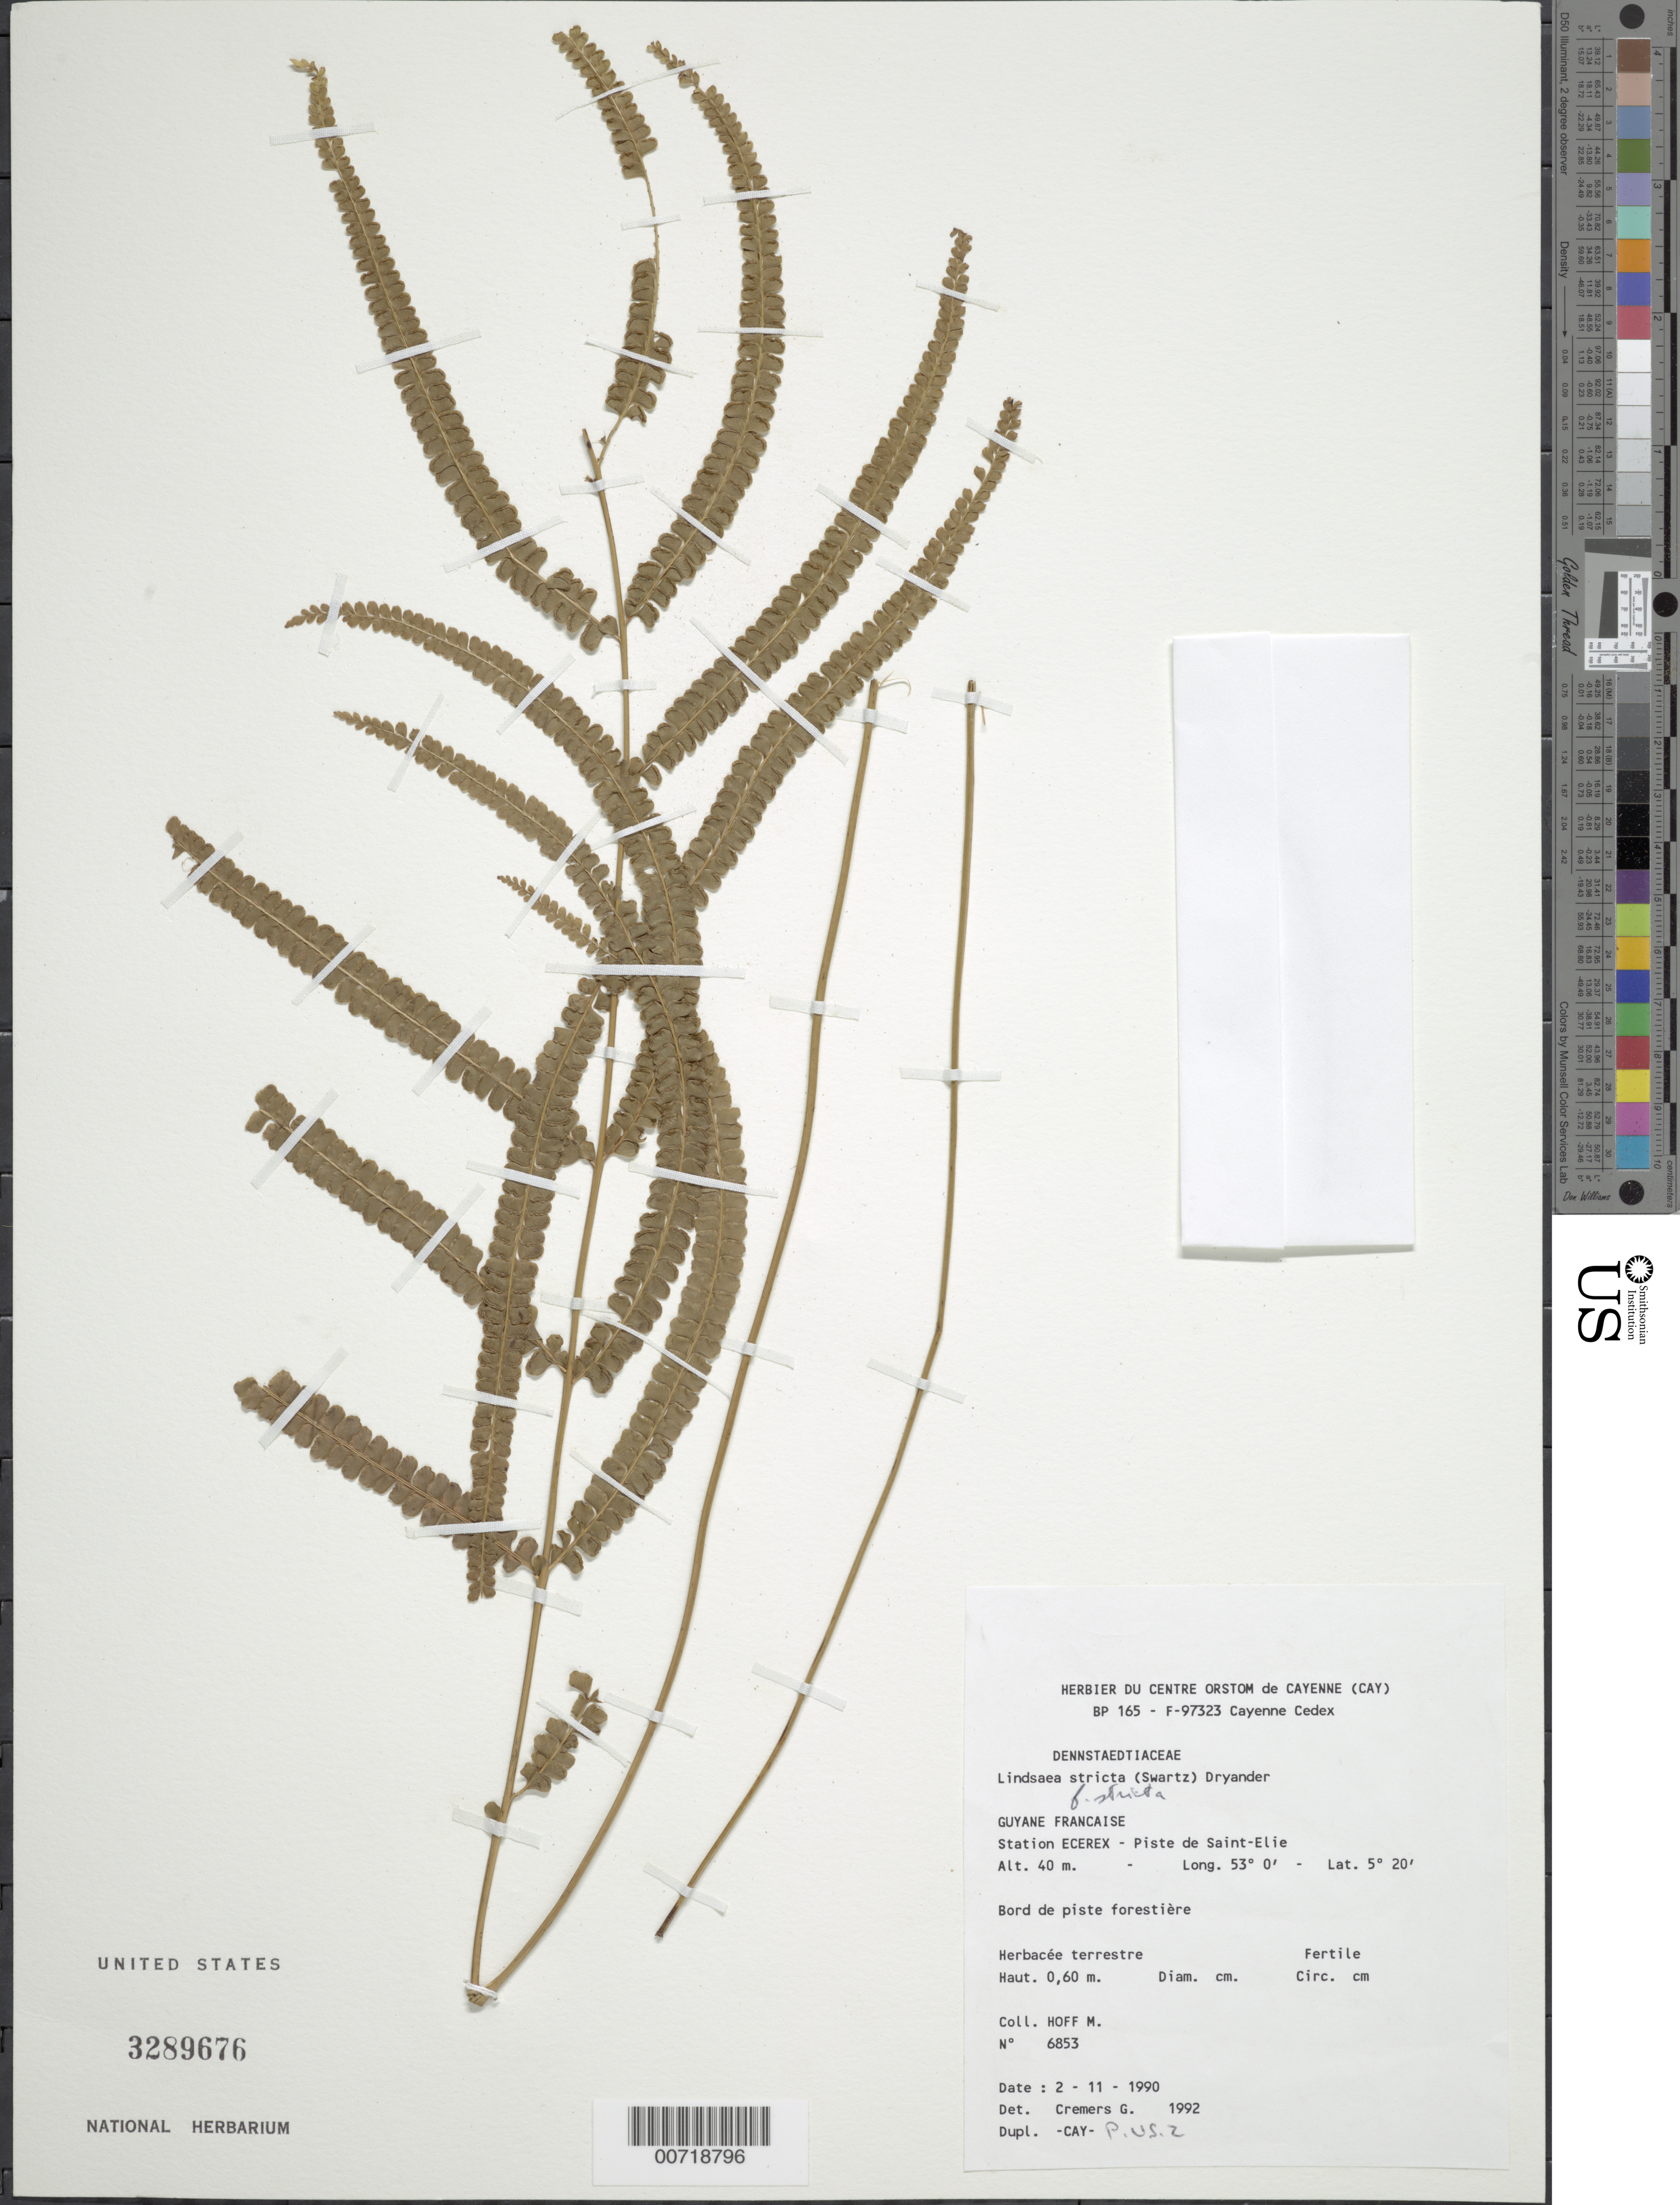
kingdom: Plantae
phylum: Tracheophyta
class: Polypodiopsida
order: Polypodiales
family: Lindsaeaceae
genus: Lindsaea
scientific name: Lindsaea stricta var. stricta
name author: (Sw.) Dryand.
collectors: M. Hoff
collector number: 6853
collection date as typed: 2-Nov-90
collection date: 1990-11-02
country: French Guiana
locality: Piste de Saint-Élie, Station ECEREX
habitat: Border of forest trail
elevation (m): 40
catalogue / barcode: US 3289676